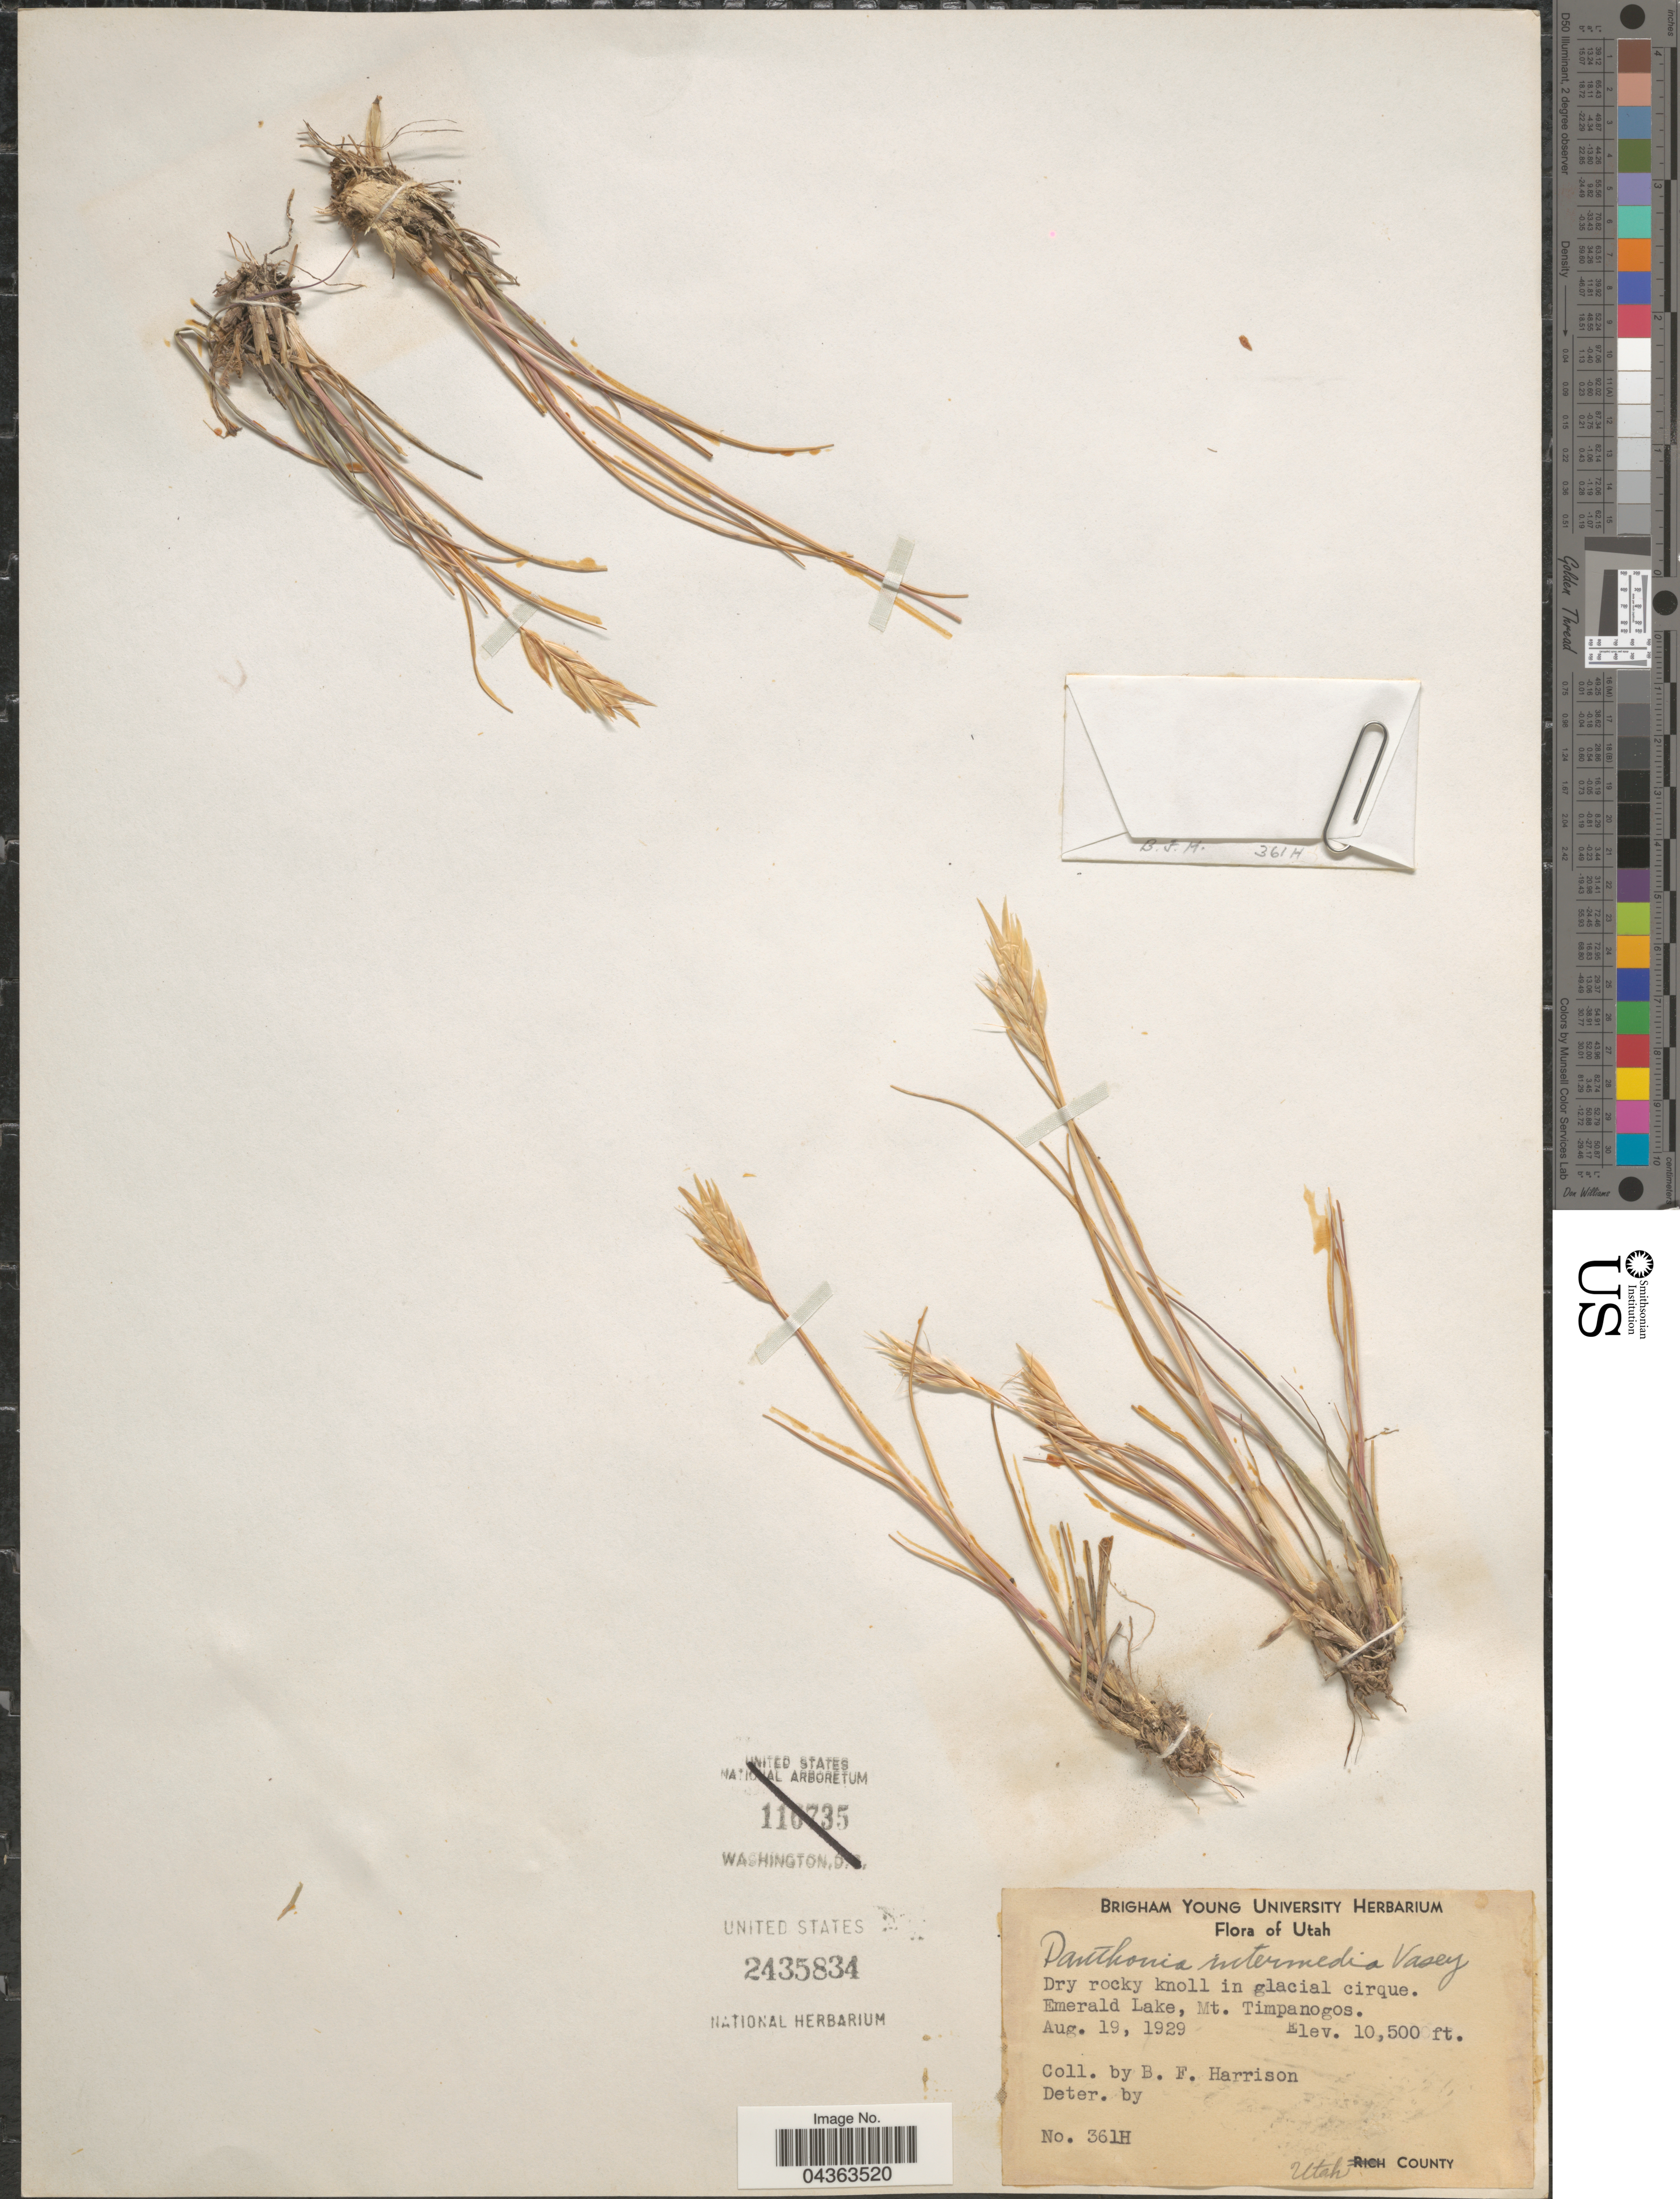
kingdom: Plantae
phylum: Tracheophyta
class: Liliopsida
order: Poales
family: Poaceae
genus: Danthonia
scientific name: Danthonia intermedia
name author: Vasey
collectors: B. F. Harrison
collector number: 361H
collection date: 1929-08-19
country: United States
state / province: Utah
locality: Dry rocky knoll in glacial cirque. Emerald Lake, Mt. Timpanogos. Utah County.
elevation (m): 3200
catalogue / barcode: US 2435834